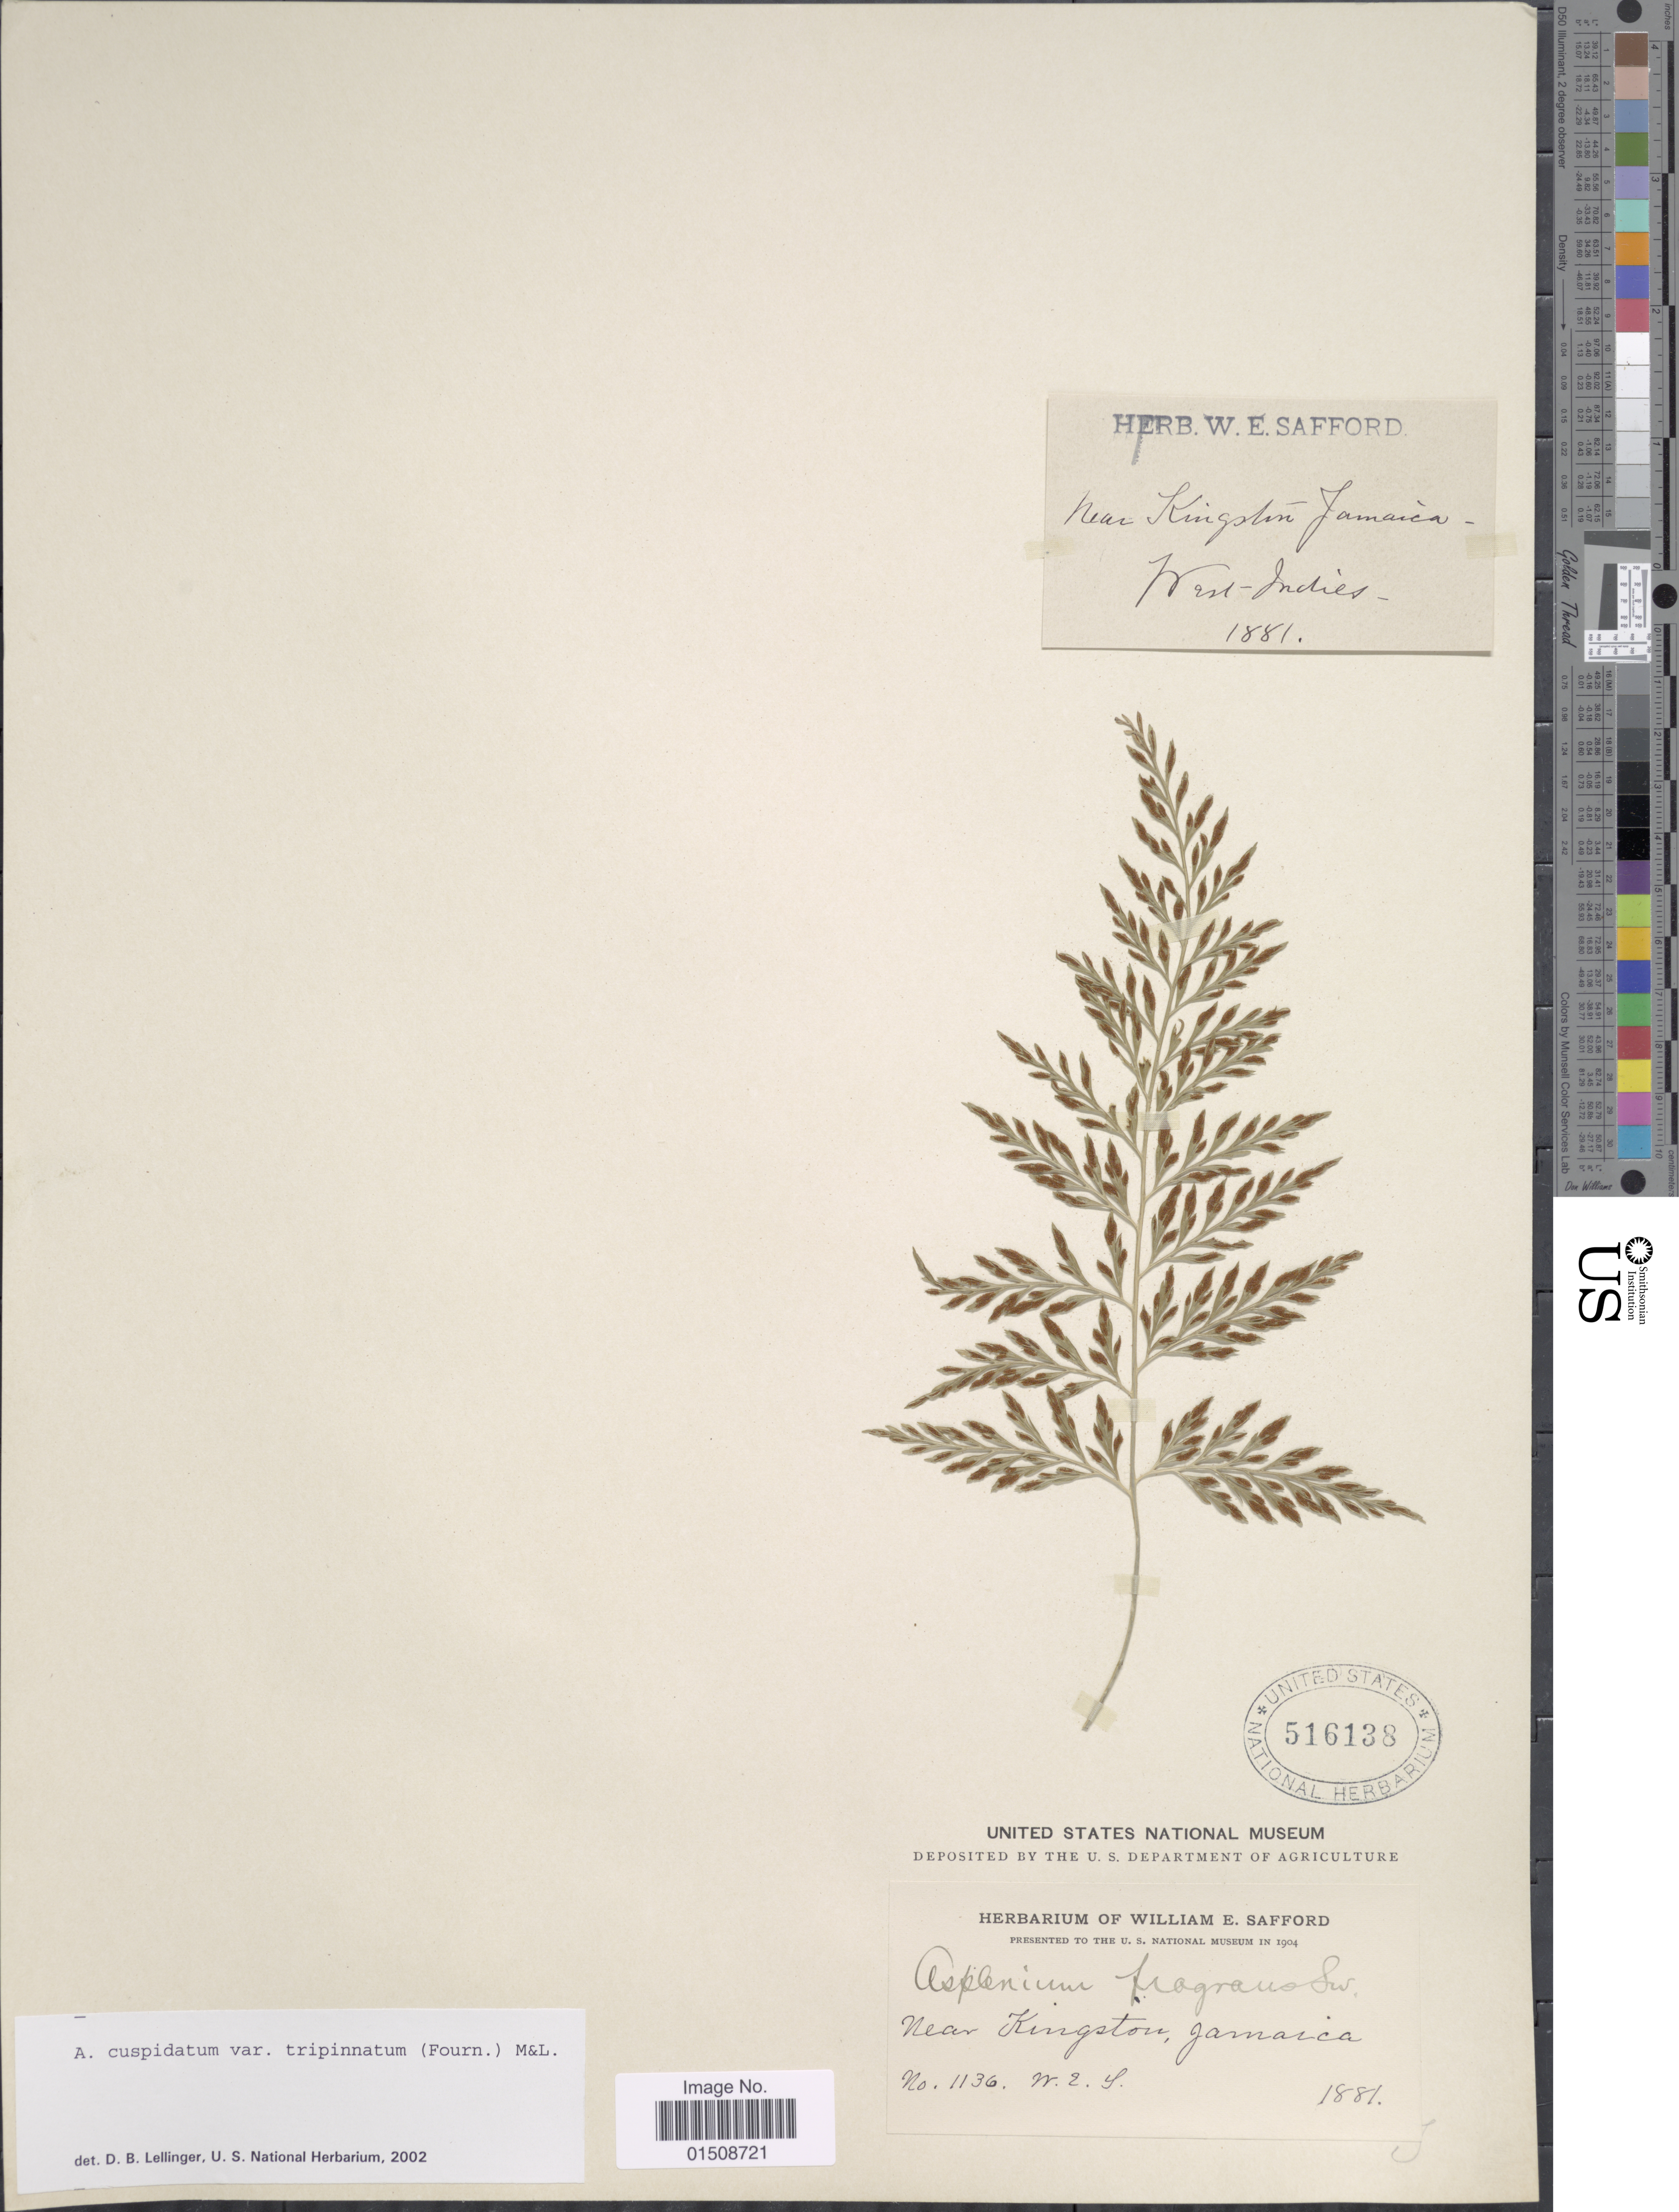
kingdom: Plantae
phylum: Tracheophyta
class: Polypodiopsida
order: Polypodiales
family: Aspleniaceae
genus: Asplenium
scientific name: Asplenium cuspidatum var. tripinnatum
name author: (E. Fourn.) C.V. Morton & Lellinger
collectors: W. E. Safford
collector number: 1136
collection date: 1881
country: Jamaica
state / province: Kingston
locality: Near Kingston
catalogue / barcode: US 516138